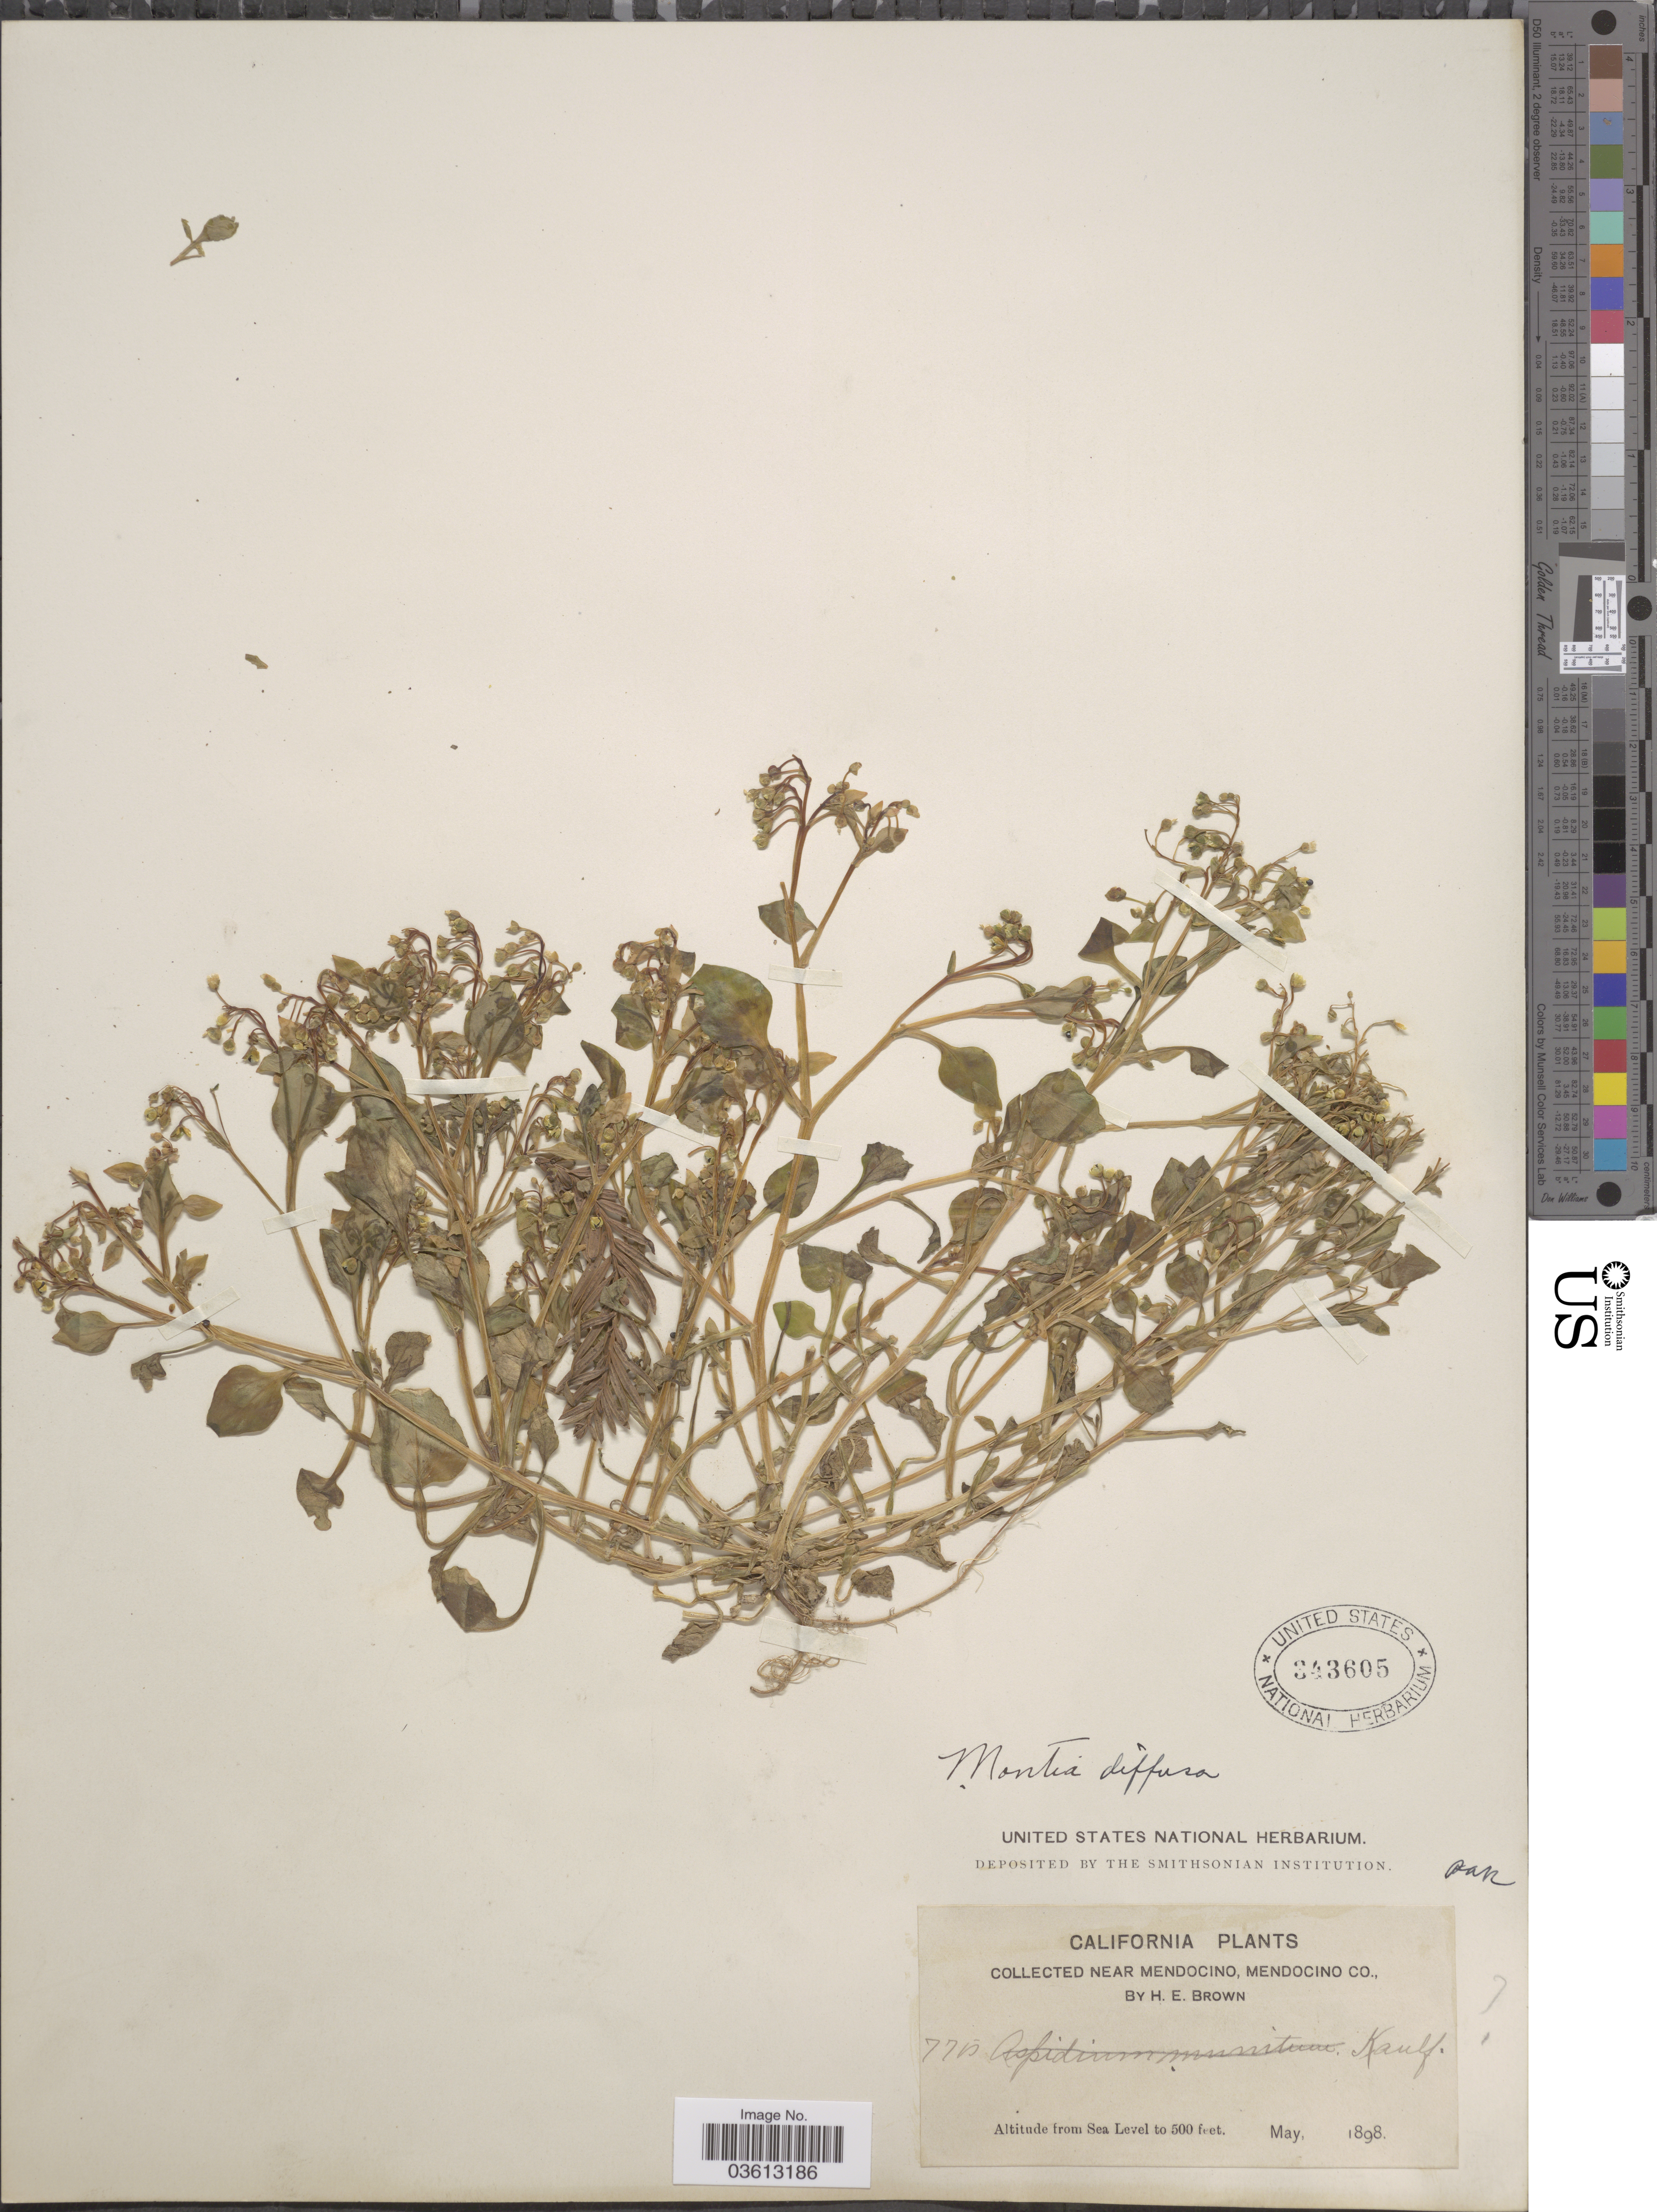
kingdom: Plantae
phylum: Tracheophyta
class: Magnoliopsida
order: Caryophyllales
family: Montiaceae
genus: Montia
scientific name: Montia diffusa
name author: (Nutt.) Greene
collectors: H. E. Brown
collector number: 775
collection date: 1898-05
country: United States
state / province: California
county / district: Mendocino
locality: Near Mendocino, Mendocino Co.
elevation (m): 0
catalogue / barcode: US 343605